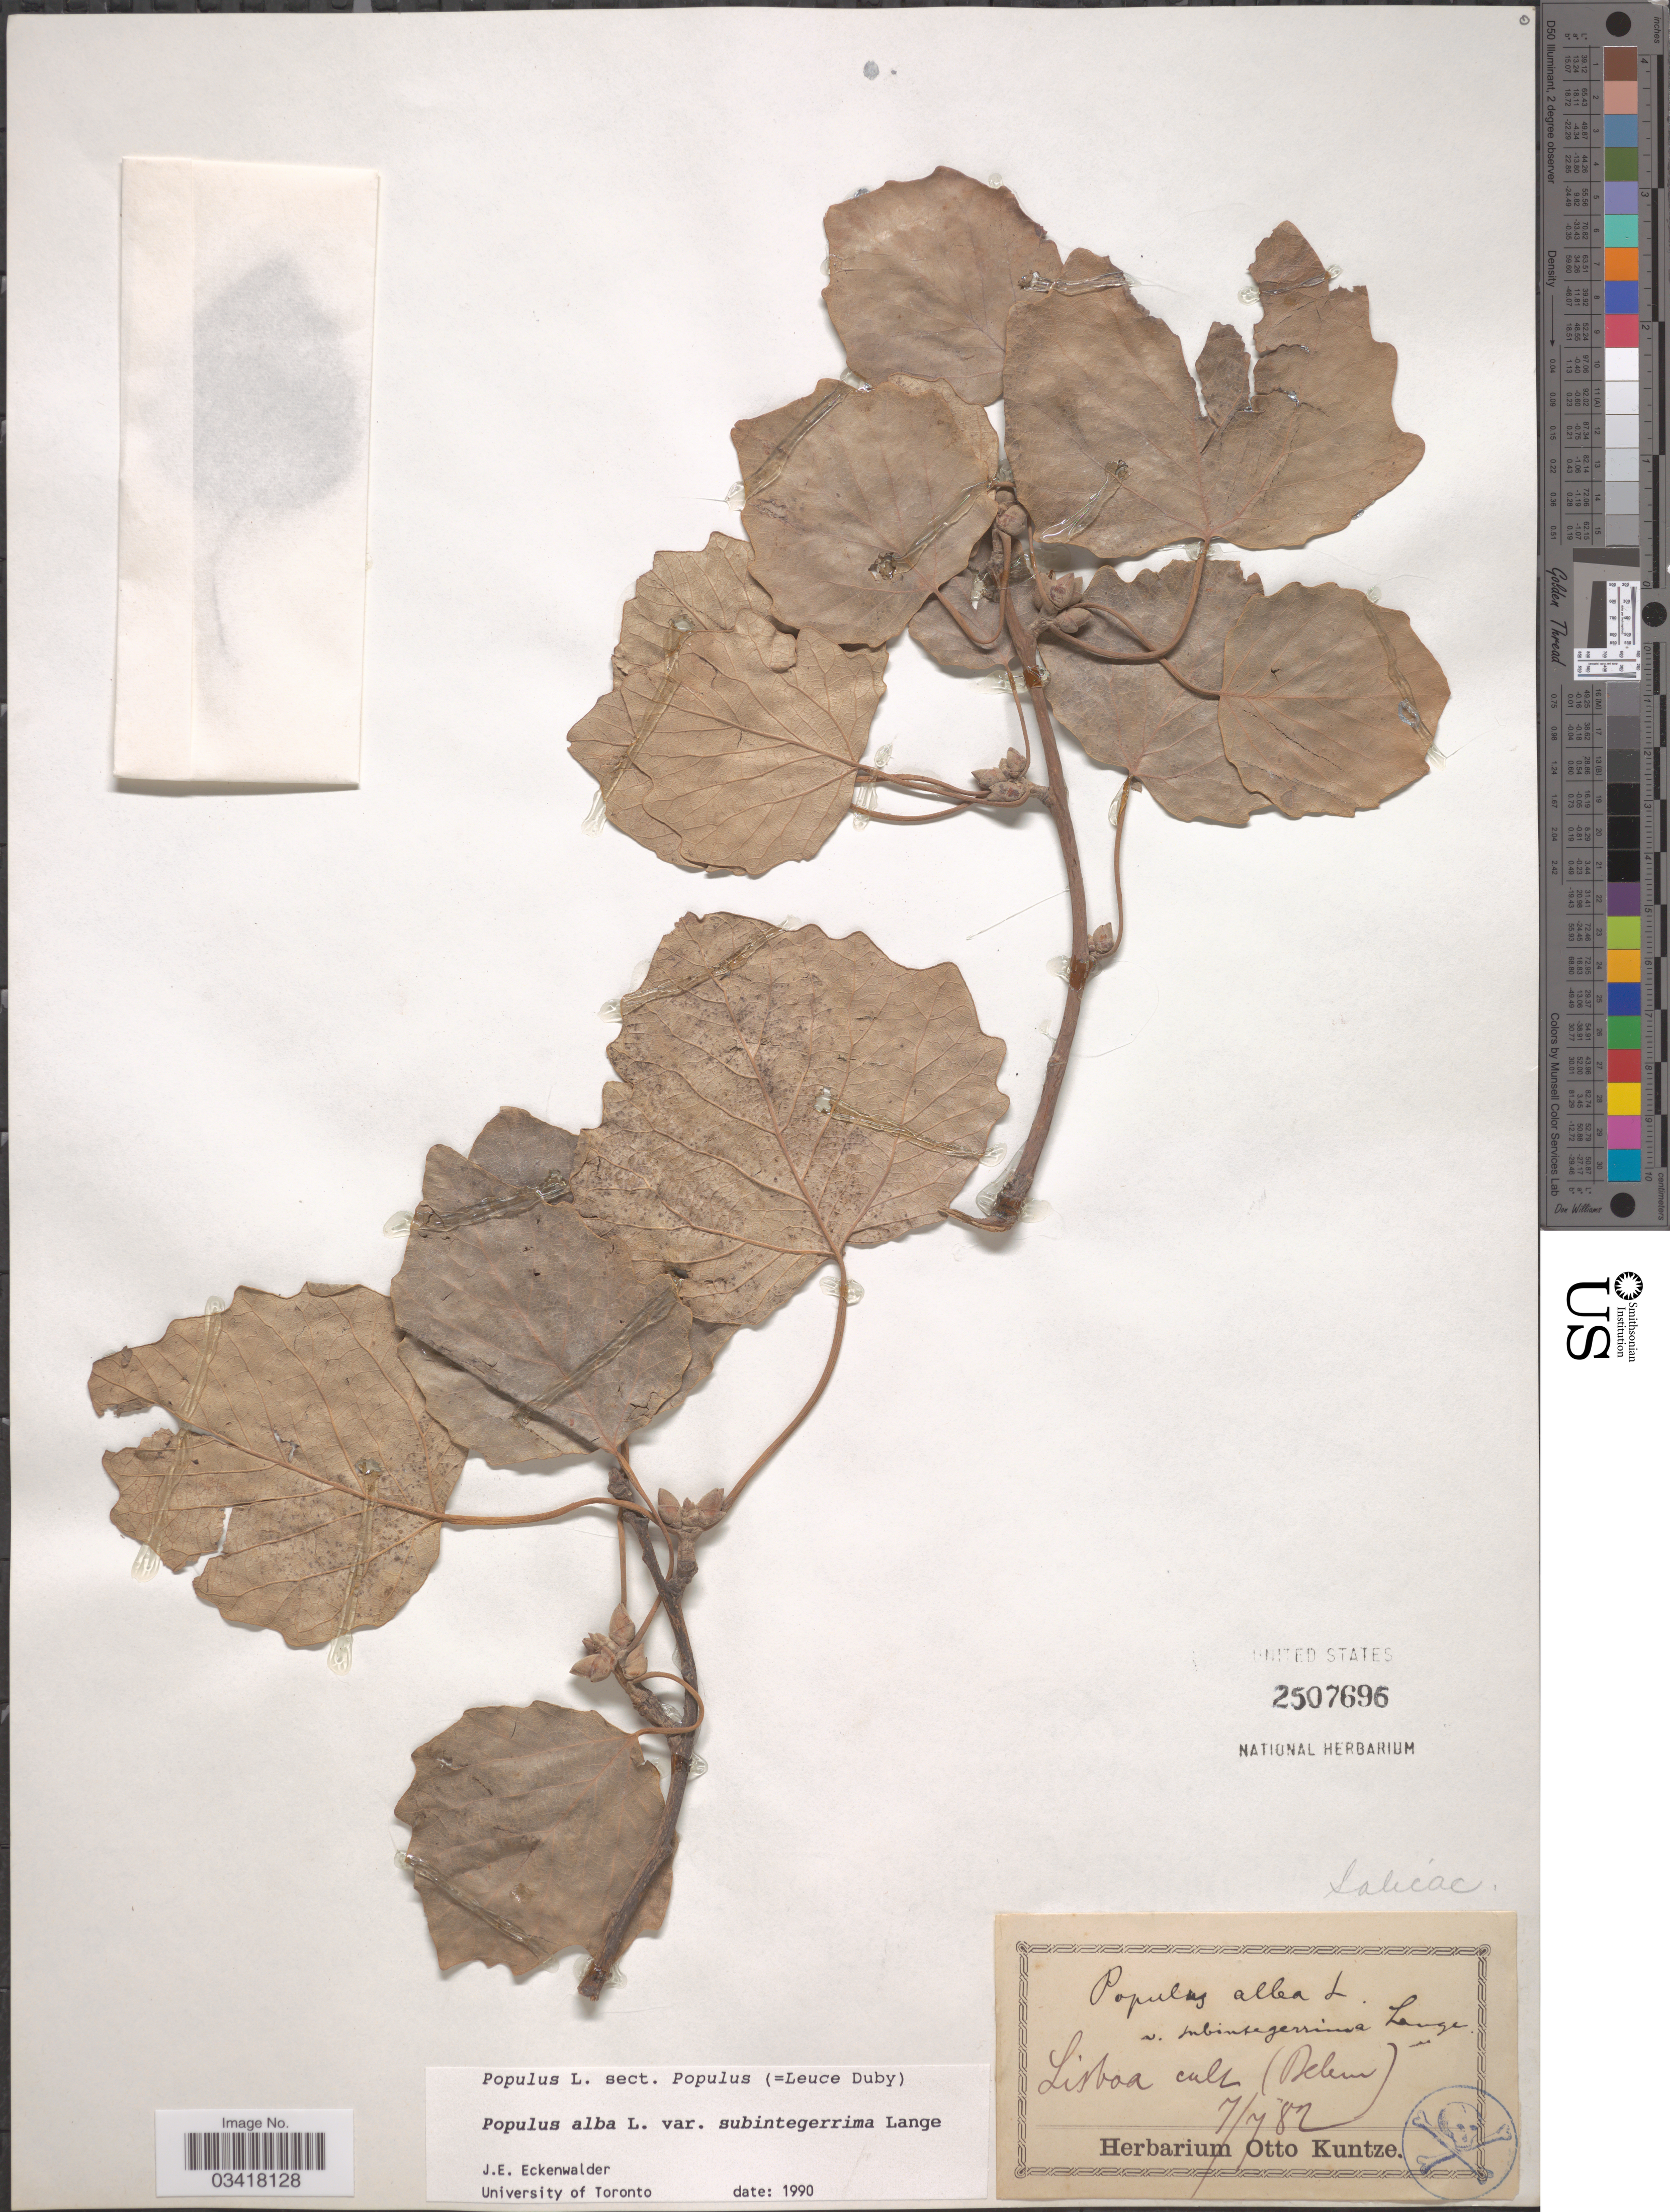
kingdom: Plantae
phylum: Tracheophyta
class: Magnoliopsida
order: Malpighiales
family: Salicaceae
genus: Populus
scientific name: Populus alba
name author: L.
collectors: ex herb. Otto Kuntze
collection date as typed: Transcribed d/m/y: 7/7/82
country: Portugal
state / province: Lisboa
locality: (Belem).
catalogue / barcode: US 2507696